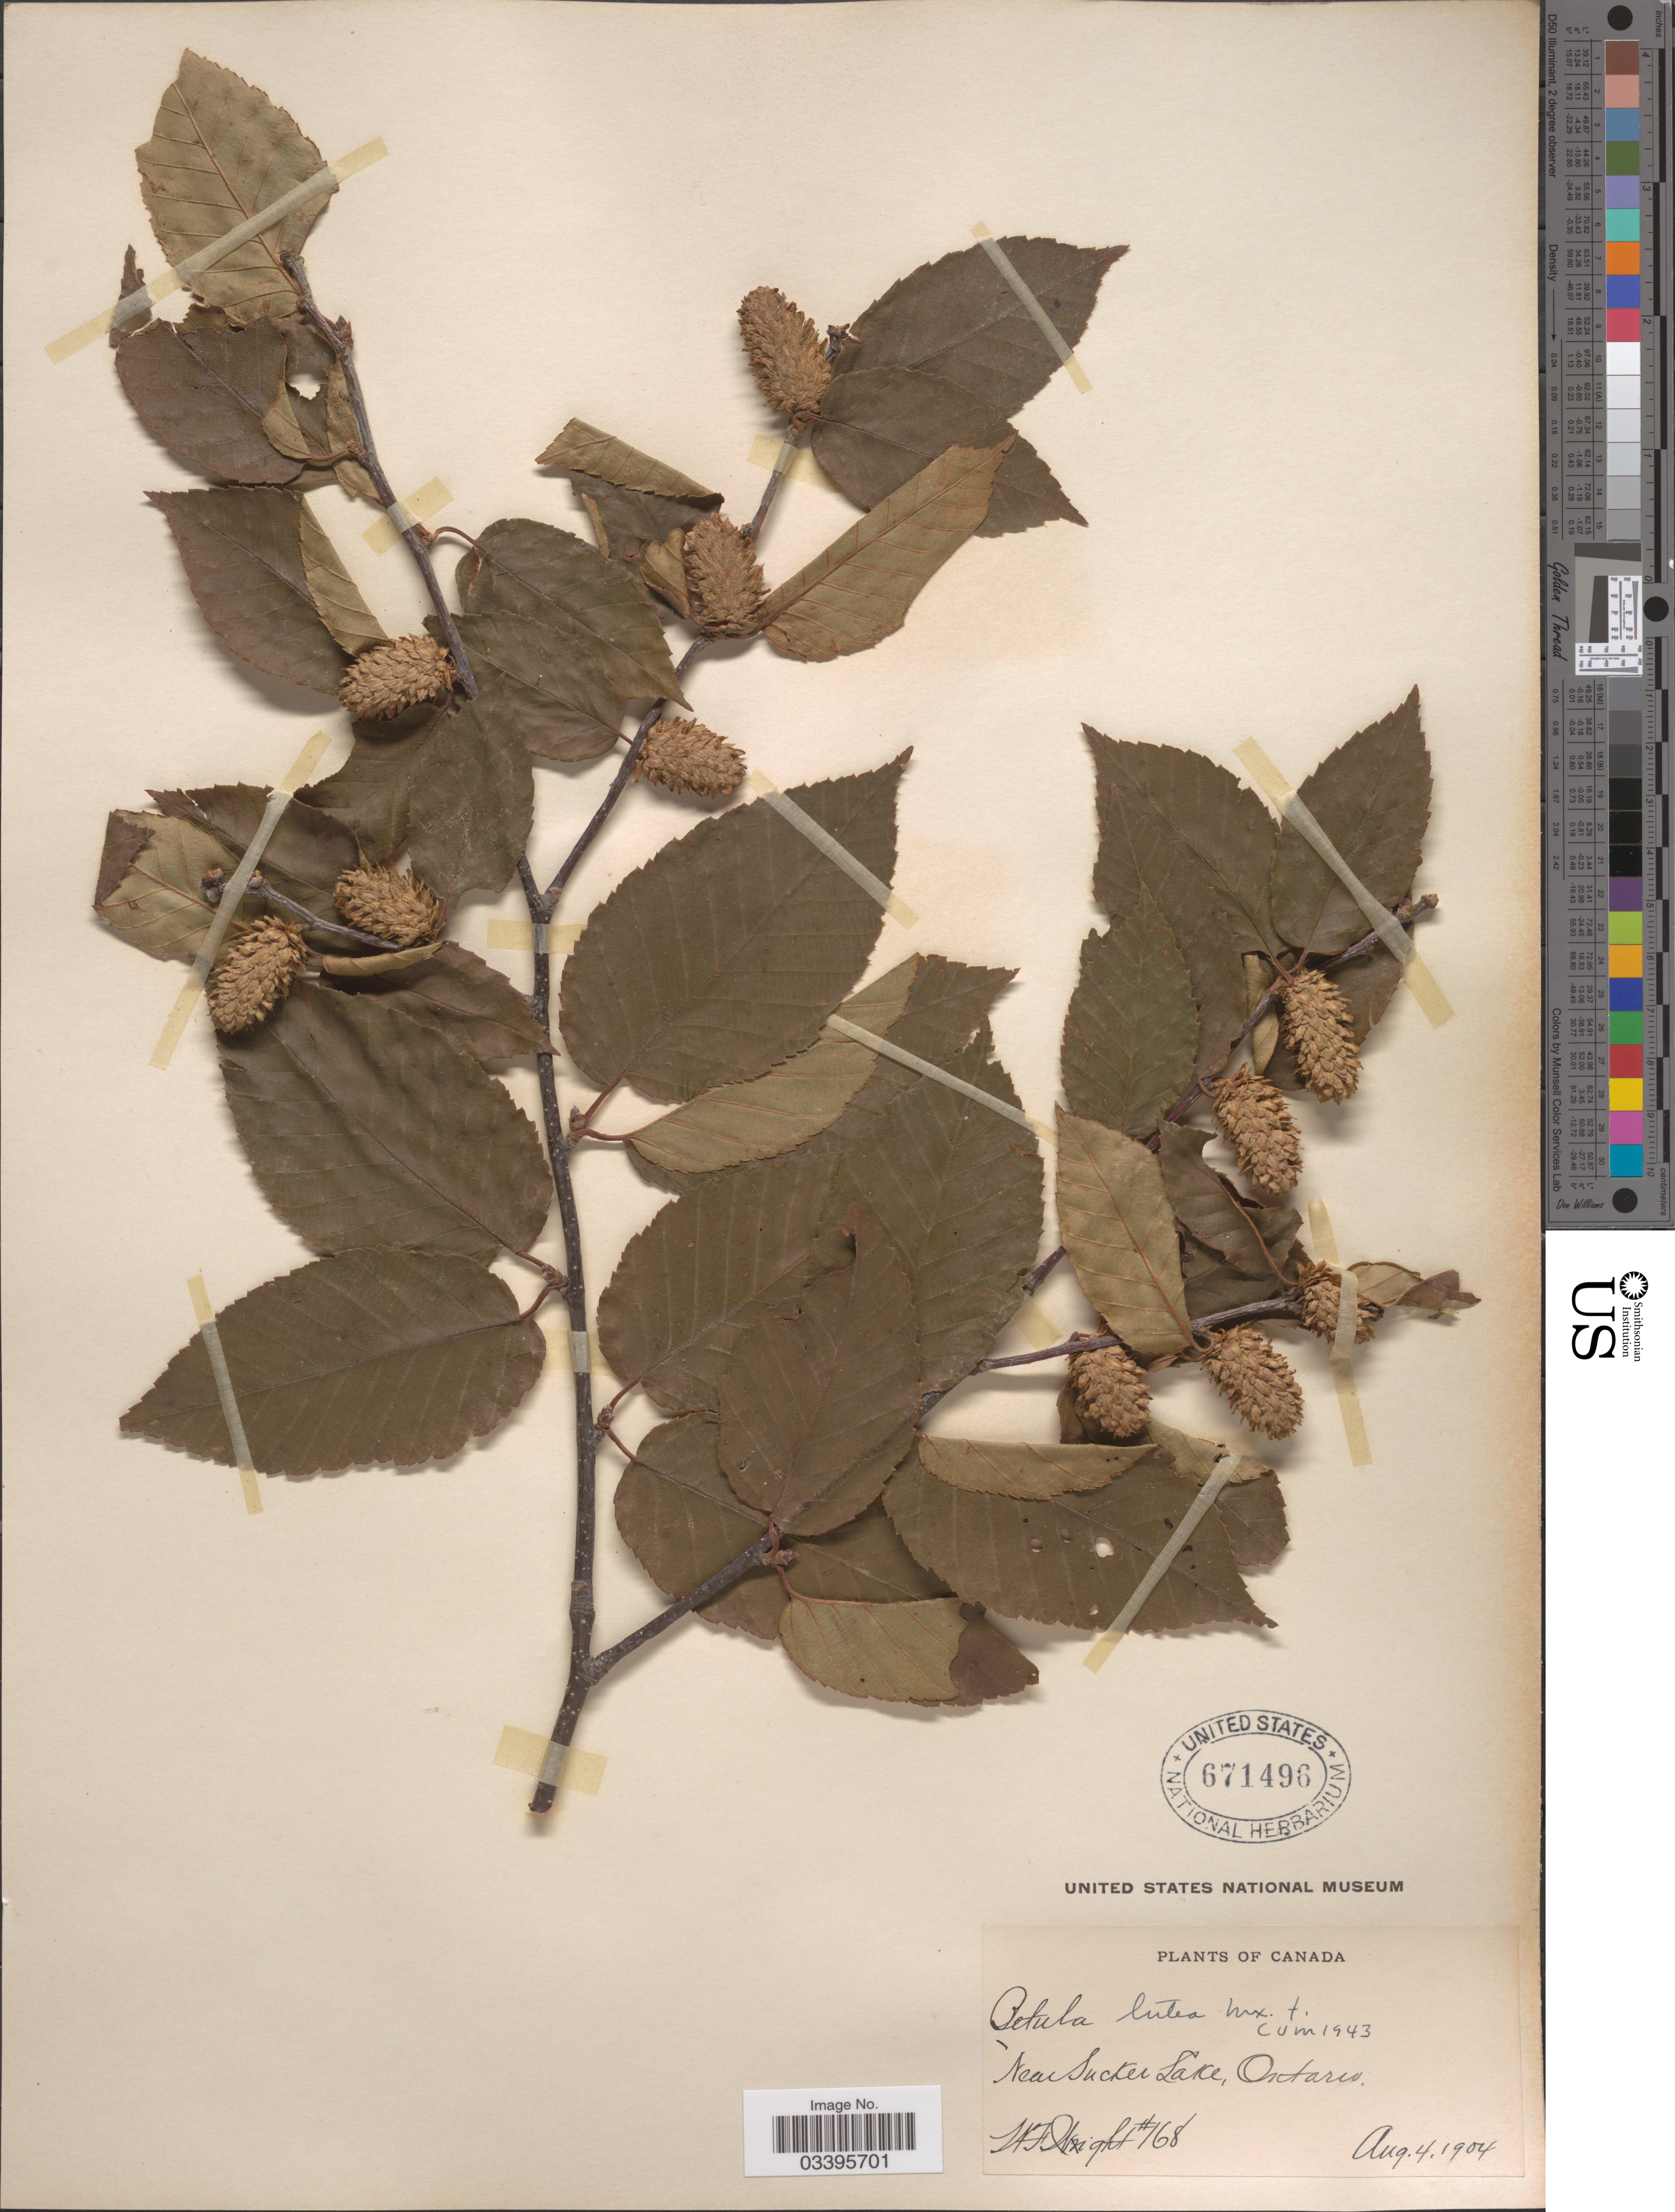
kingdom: Plantae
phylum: Tracheophyta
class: Magnoliopsida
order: Fagales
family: Betulaceae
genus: Betula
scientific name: Betula lutea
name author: F. Michx.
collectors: A. Wright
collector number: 168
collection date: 1904-08-04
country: Canada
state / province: Ontario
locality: Near Sucker Lake.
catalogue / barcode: US 671496